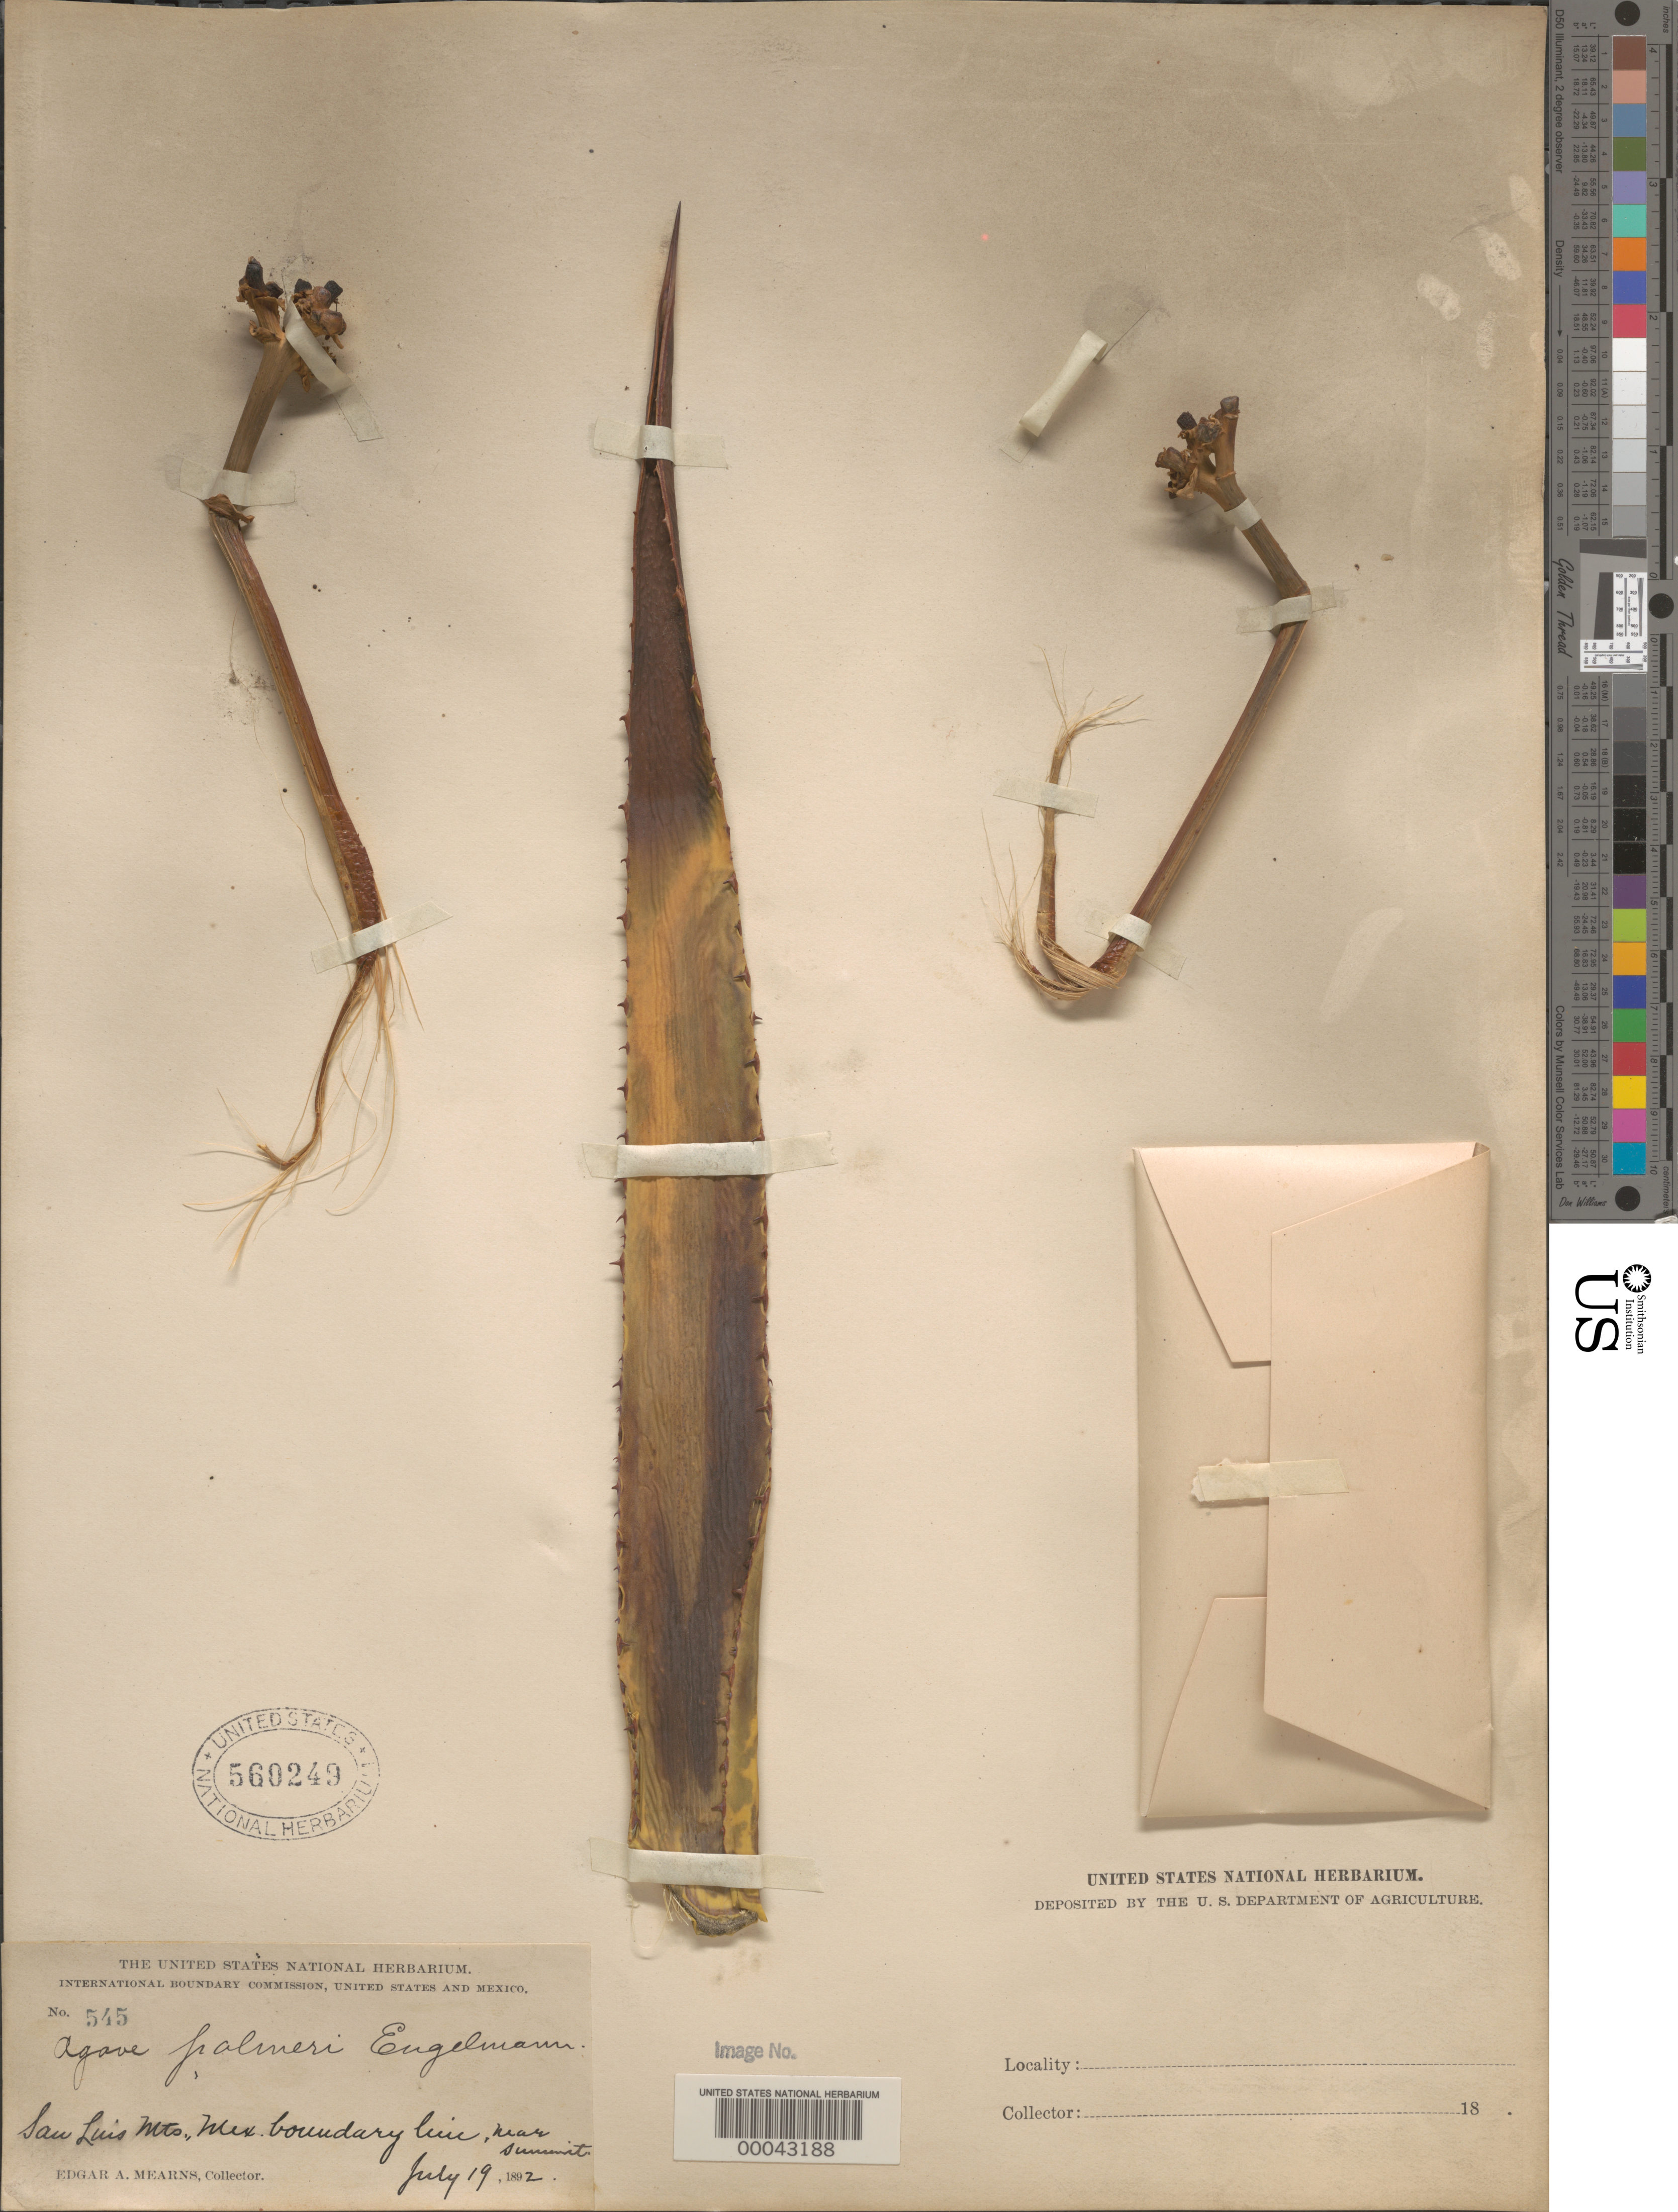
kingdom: Plantae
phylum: Tracheophyta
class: Liliopsida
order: Asparagales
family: Asparagaceae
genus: Agave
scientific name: Agave palmeri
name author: Engelm.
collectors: E. A. Mearns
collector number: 545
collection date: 1892-07-19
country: United States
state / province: New Mexico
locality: San Luis Mts., Mex. boundary line, near summit.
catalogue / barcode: US 560249